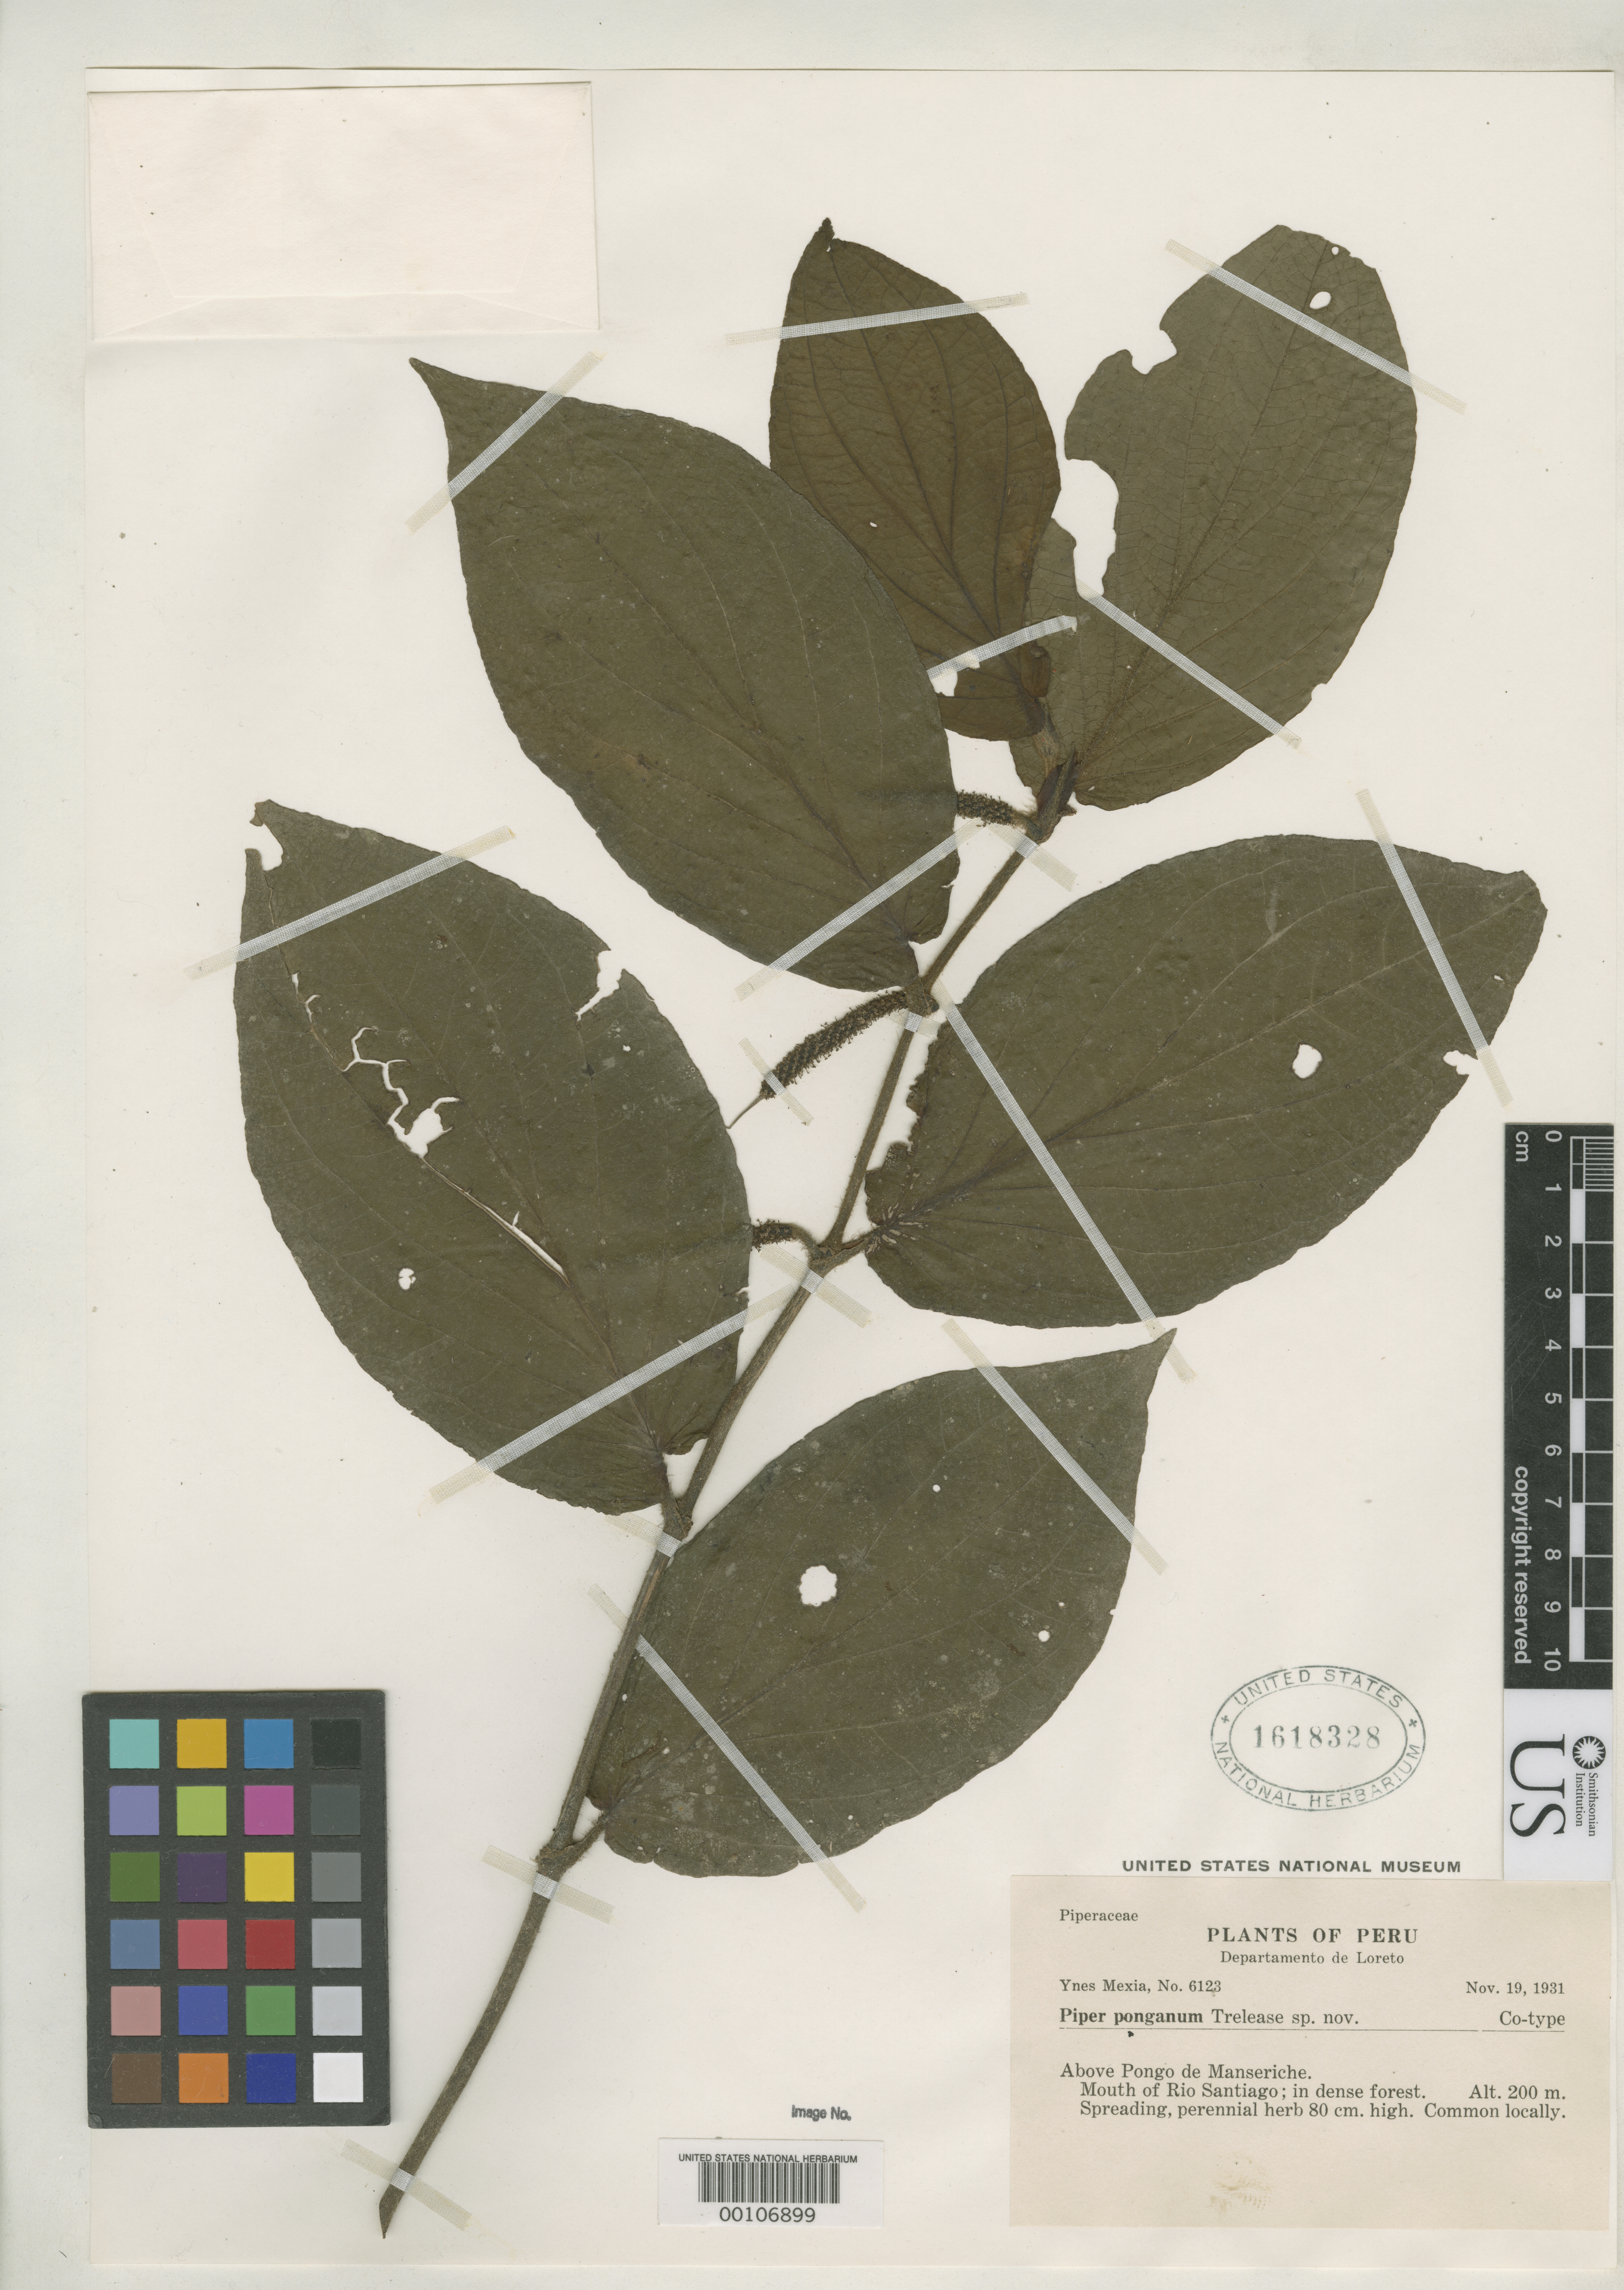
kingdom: Plantae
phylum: Tracheophyta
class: Magnoliopsida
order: Piperales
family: Piperaceae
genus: Piper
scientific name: Piper ponganum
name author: Trel. in J.F. Macbr.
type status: Isotype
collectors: Y. Mexia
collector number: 6123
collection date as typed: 19 Nov 1931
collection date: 1931-11-19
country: Peru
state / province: Loreto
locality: Above Pongo de Manseriche, mouth of Rio Santiago.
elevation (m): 200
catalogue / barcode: US 1618328